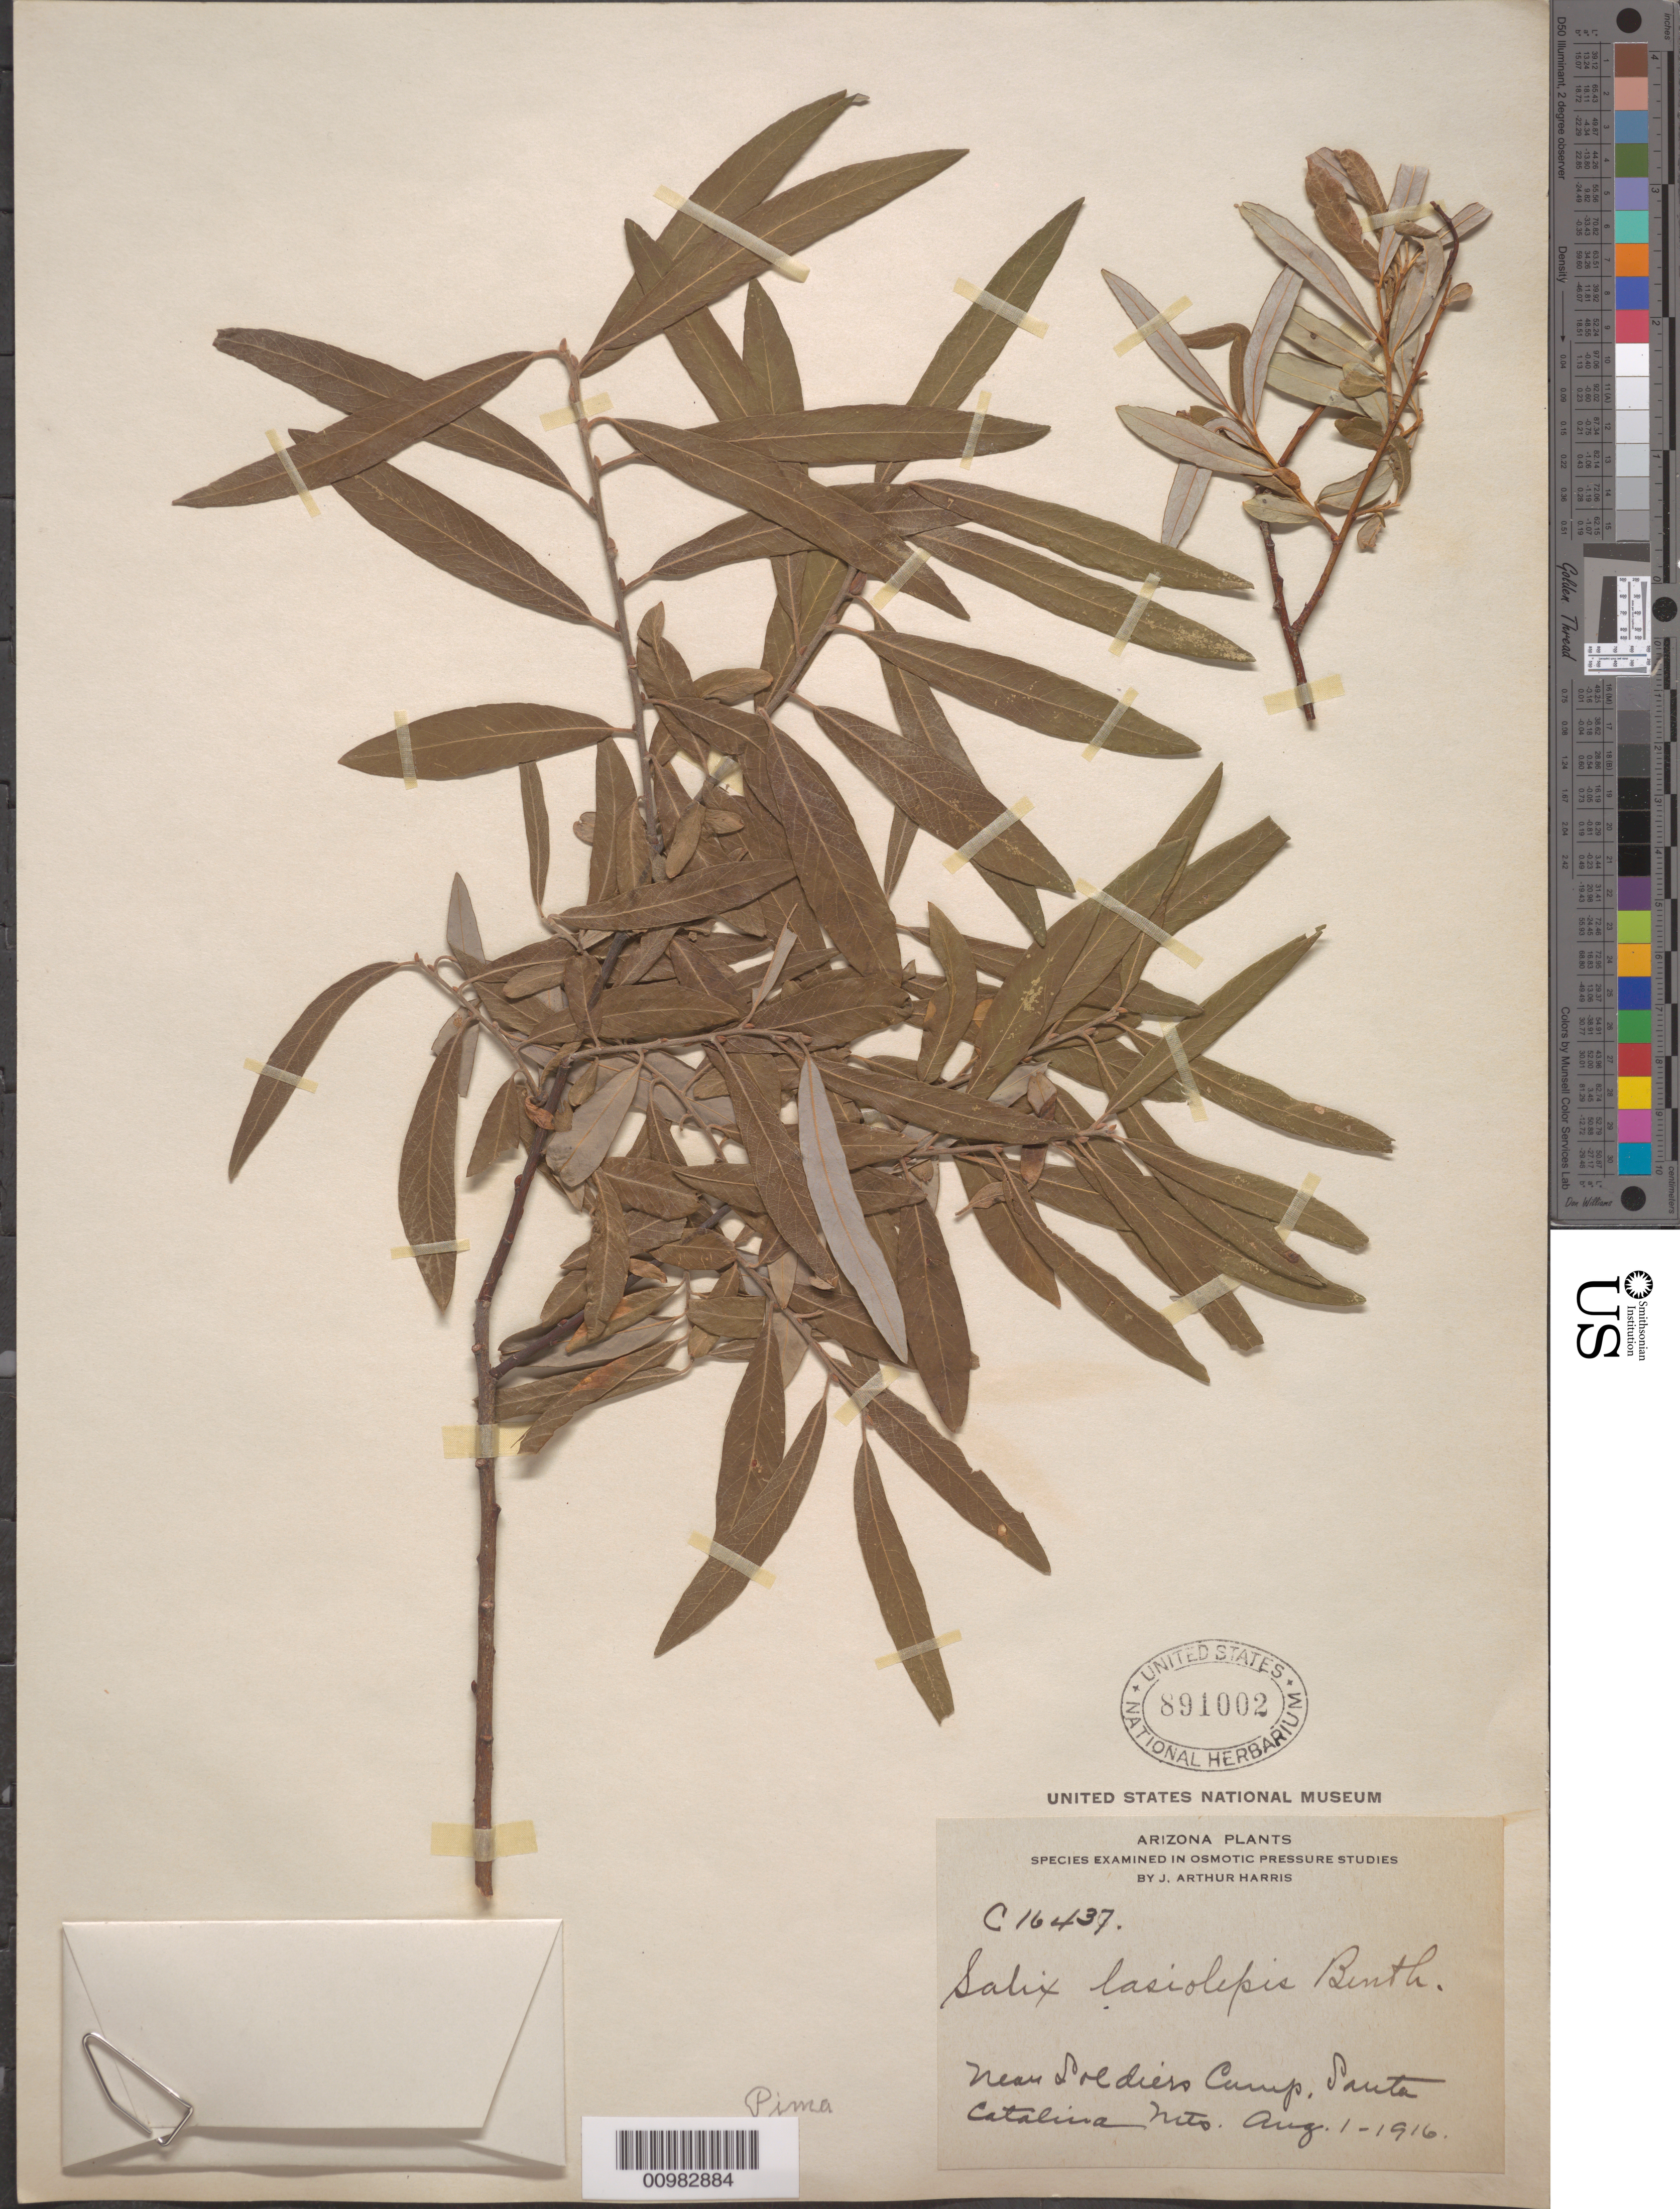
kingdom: Plantae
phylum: Tracheophyta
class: Magnoliopsida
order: Malpighiales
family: Salicaceae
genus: Salix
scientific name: Salix lasiolepis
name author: Benth.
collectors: J. A. Harris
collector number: C16437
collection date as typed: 01 Aug 1916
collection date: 1916-08-01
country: United States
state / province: Arizona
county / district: Pima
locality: Near Soldiers camp, Santa Catalina Mountains.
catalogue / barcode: US 891002